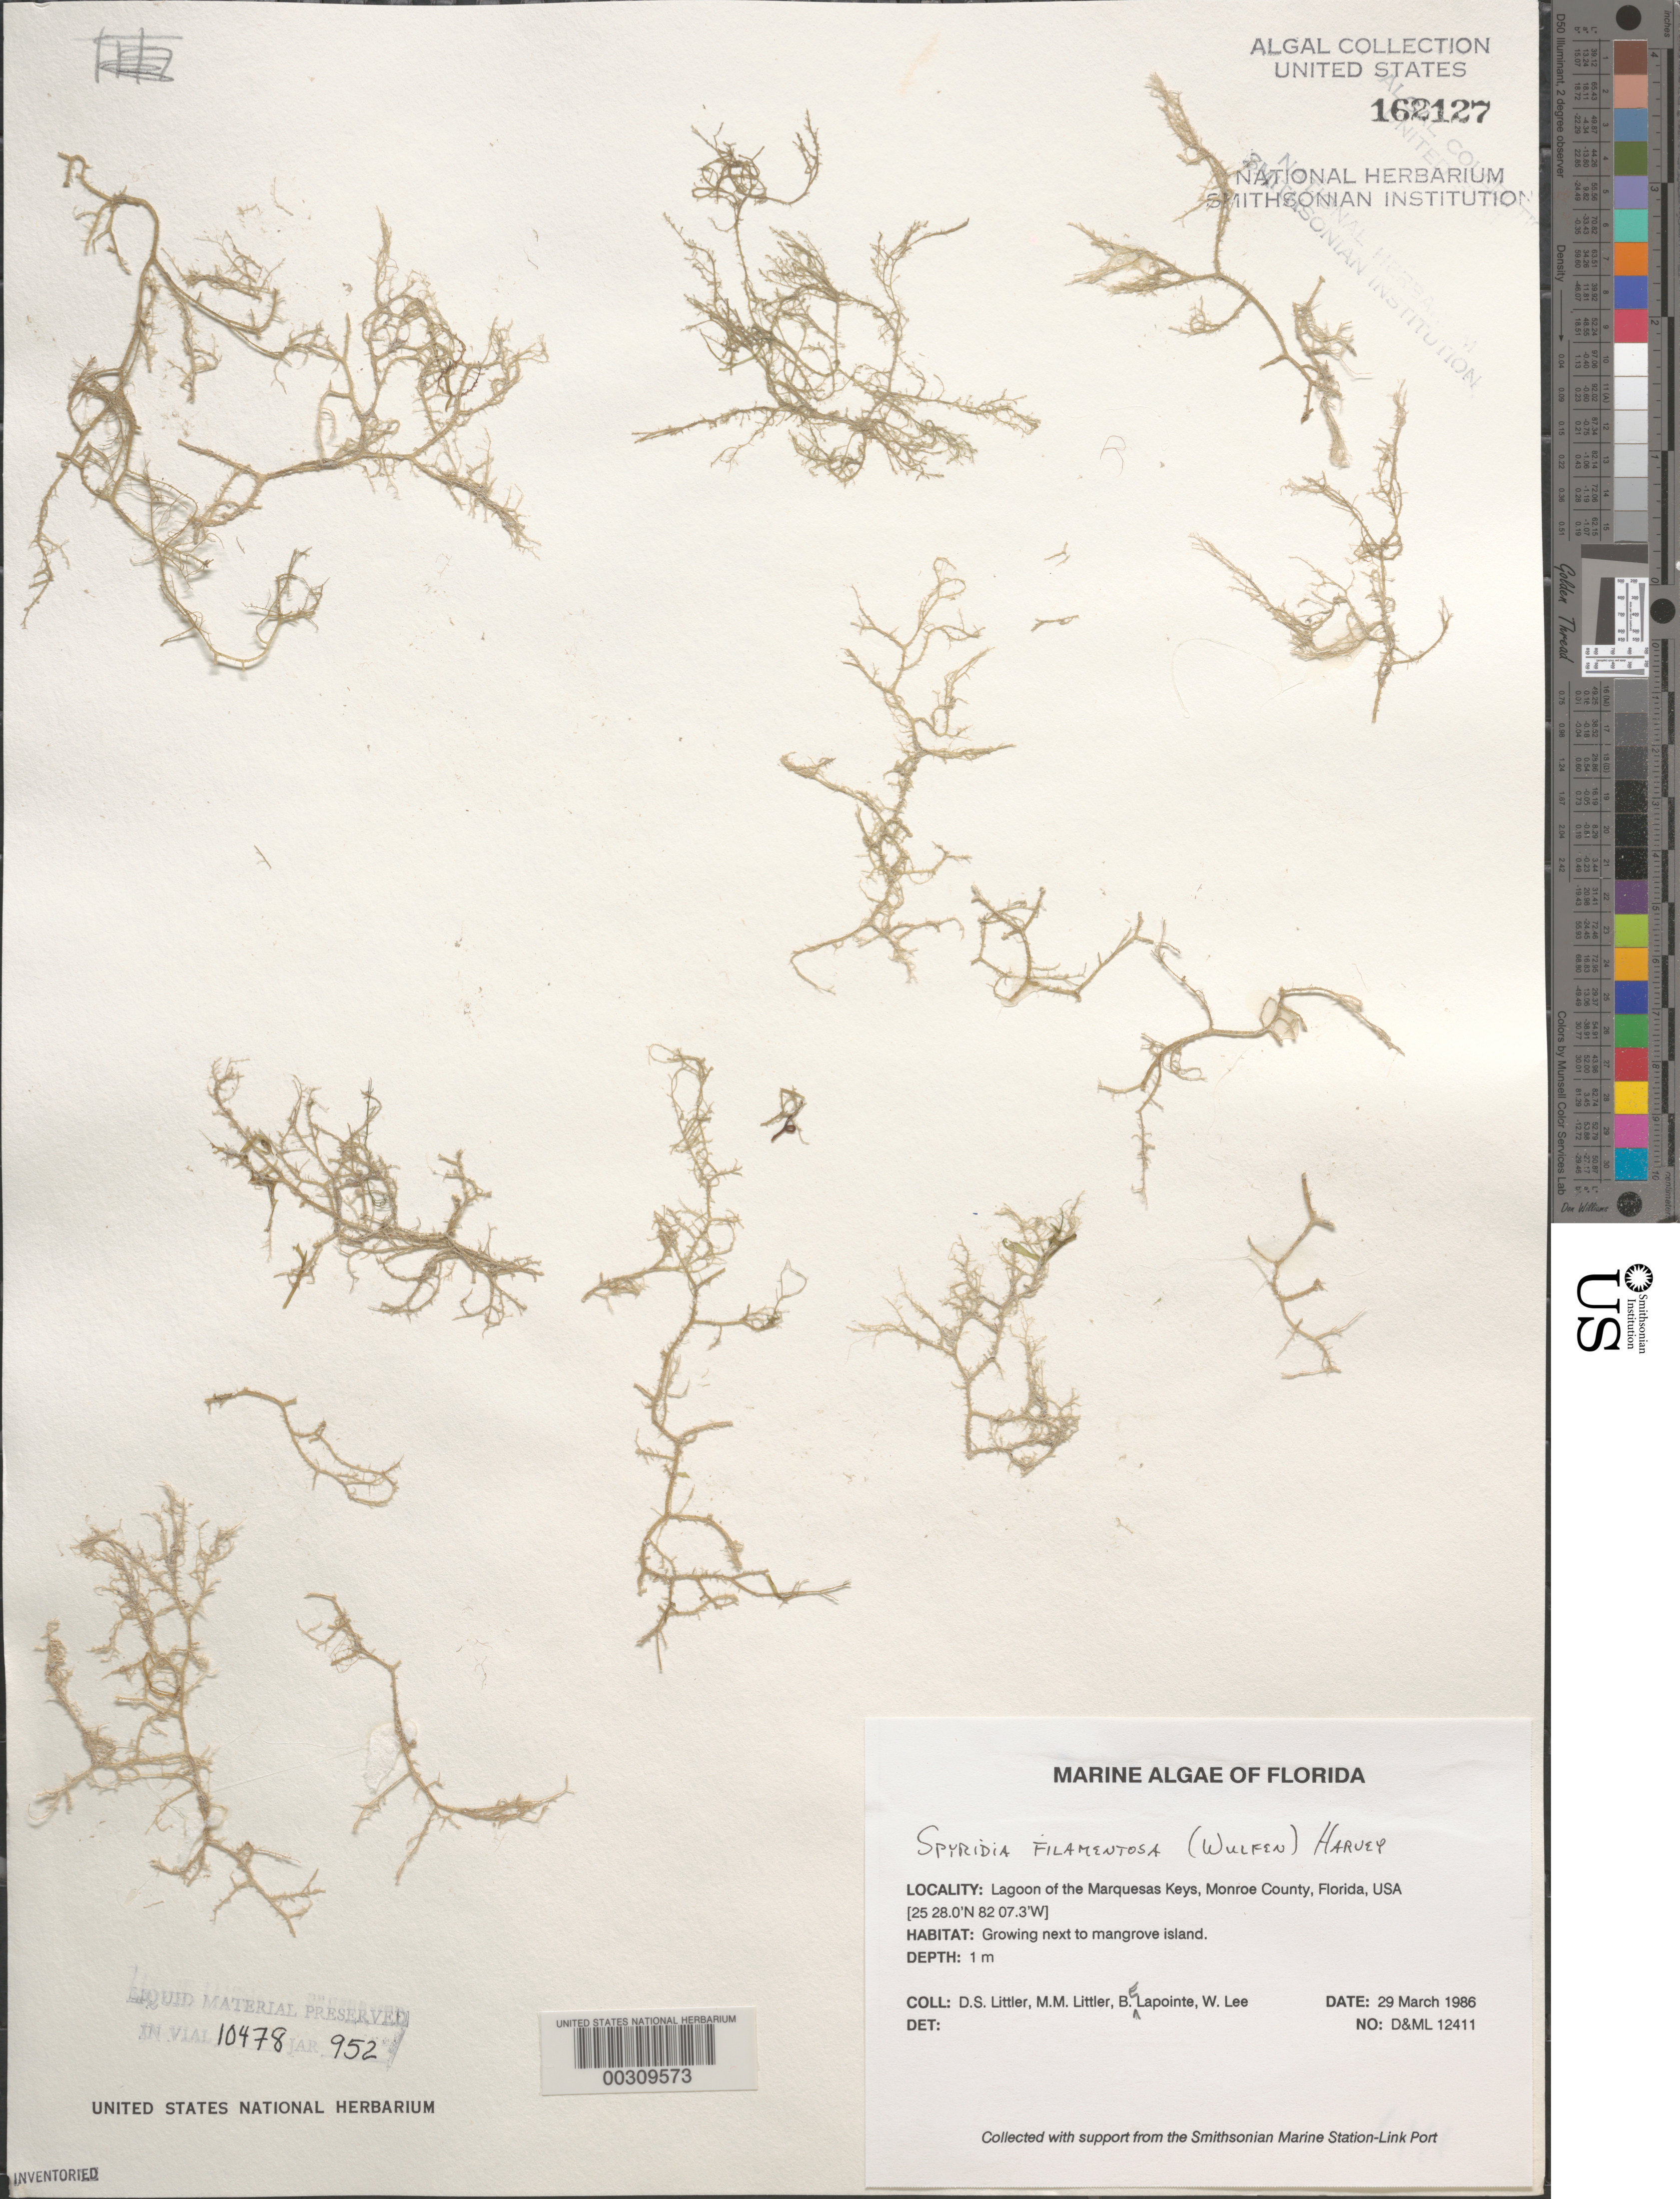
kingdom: Plantae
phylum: Rhodophyta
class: Florideophyceae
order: Ceramiales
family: Spyridiaceae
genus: Spyridia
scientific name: Spyridia filamentosa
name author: (Wulfen) Harv.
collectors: D. S. Littler, M. M. Littler, B. Lapointe & W. Lee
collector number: D&ML 12411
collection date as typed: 29 Mar 1986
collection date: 1986-03-29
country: United States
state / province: Florida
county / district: Monroe County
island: Marquesas Keys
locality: Marquesas Keys lagoon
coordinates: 25 28.0' N, 82 07.3' W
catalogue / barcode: US 162127